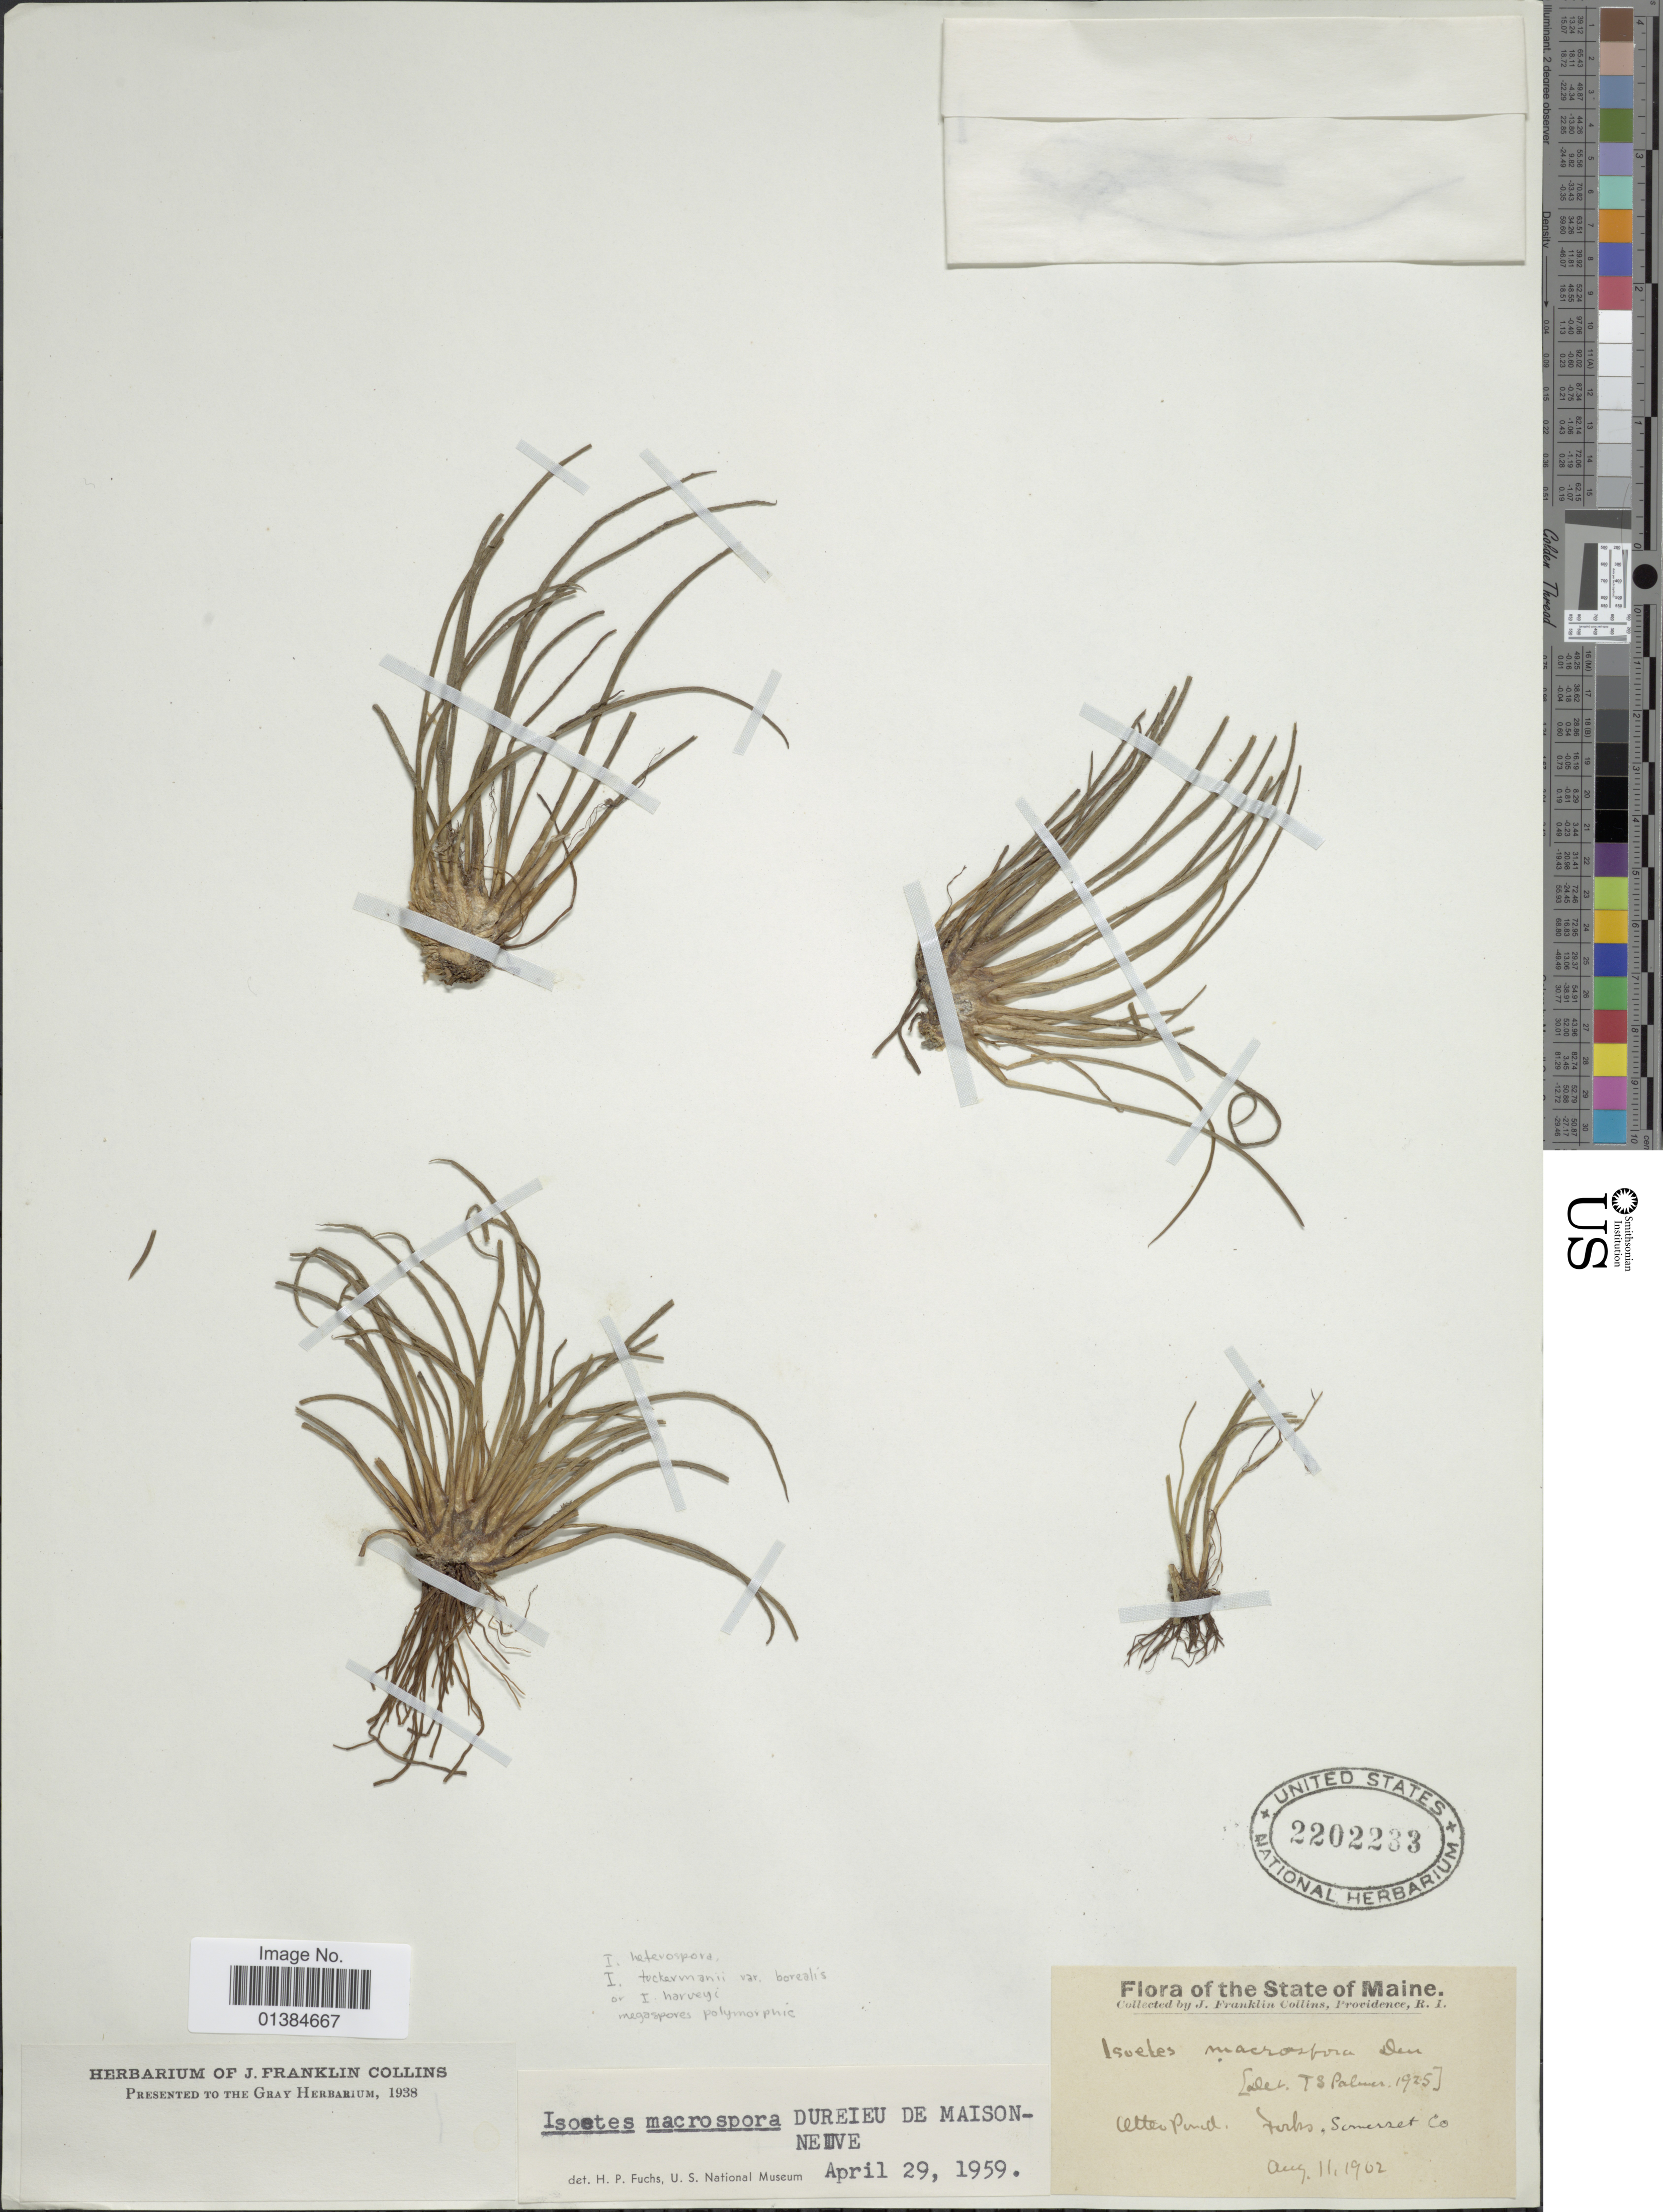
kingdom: Plantae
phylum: Tracheophyta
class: Lycopodiopsida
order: Isoetales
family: Isoetaceae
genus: Isoetes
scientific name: Isoetes macrospora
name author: Durieu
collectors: J. Collins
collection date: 1902-08-11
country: United States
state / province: Maine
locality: Otter Pond, Forks, Somerset Co.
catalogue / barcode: US 2202233